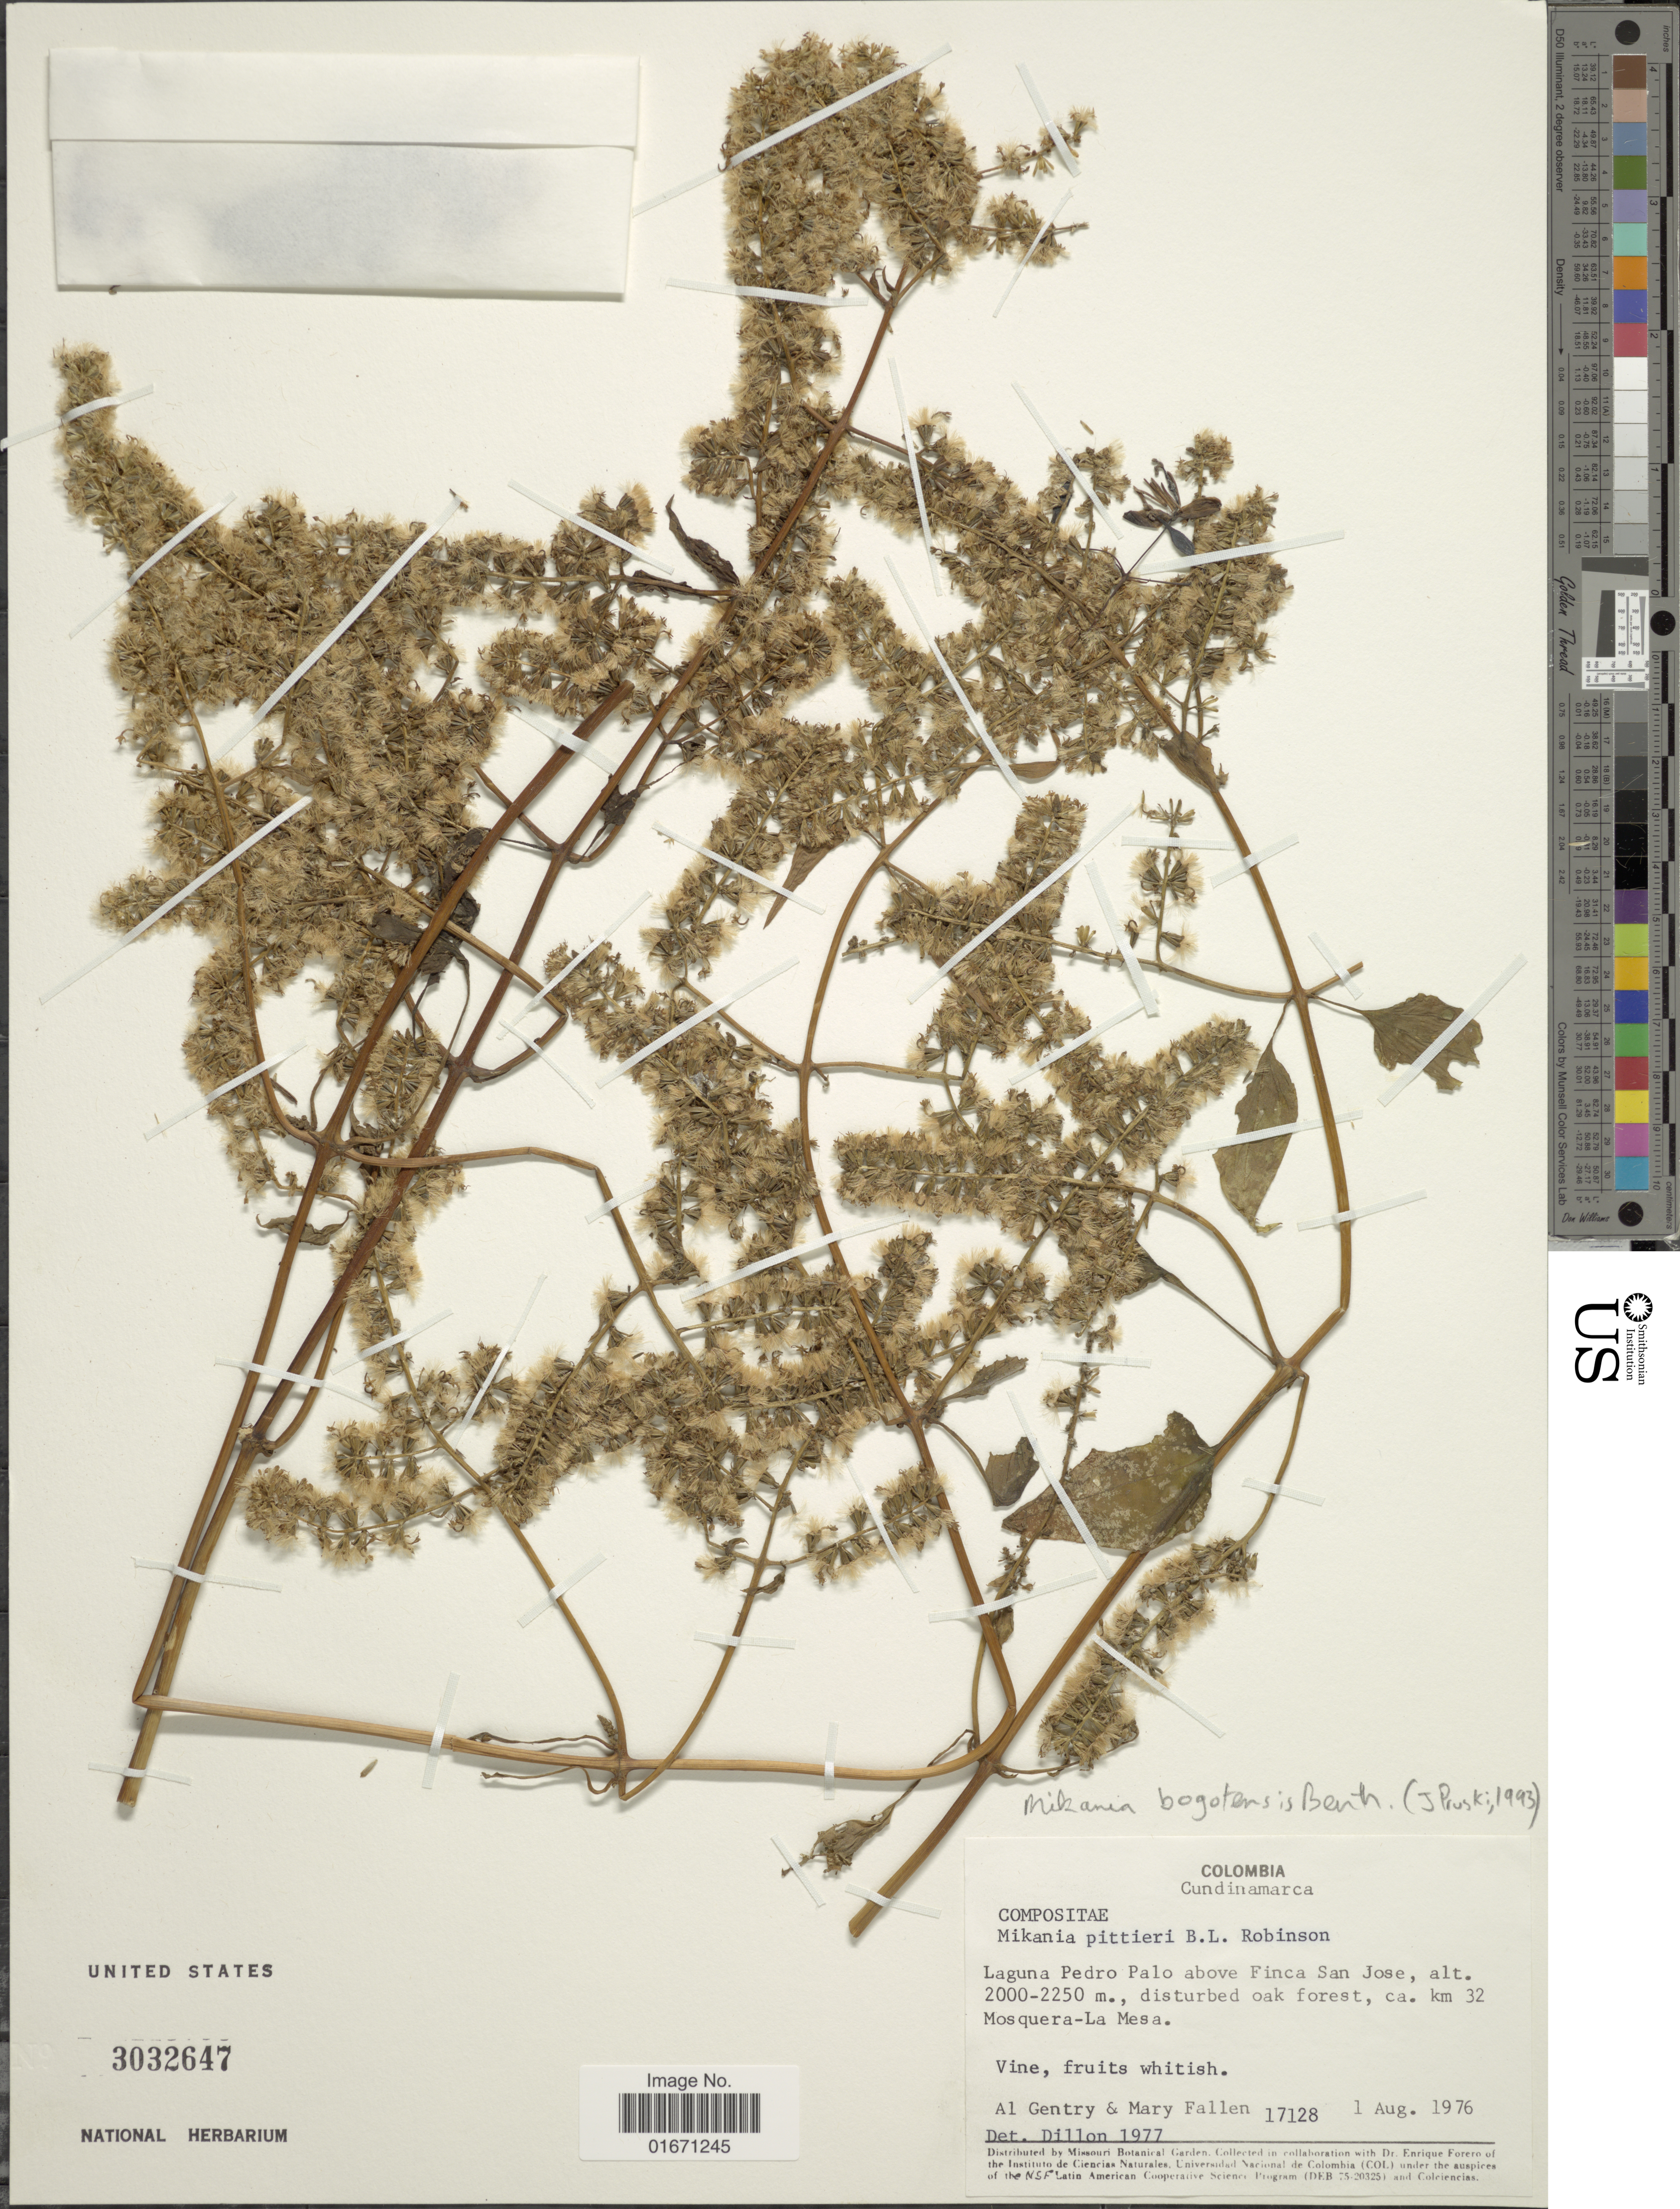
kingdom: Plantae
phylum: Tracheophyta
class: Magnoliopsida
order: Asterales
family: Asteraceae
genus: Mikania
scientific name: Mikania bogotensis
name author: Benth.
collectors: A. H. Gentry & M. Fallen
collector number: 17128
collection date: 1976-08-01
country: Colombia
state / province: Cundinamarca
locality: Laguna Pedro Palo above Finca San Jose, ca km 32 Mosquera-La Mesa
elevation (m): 2000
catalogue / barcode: US 3032647